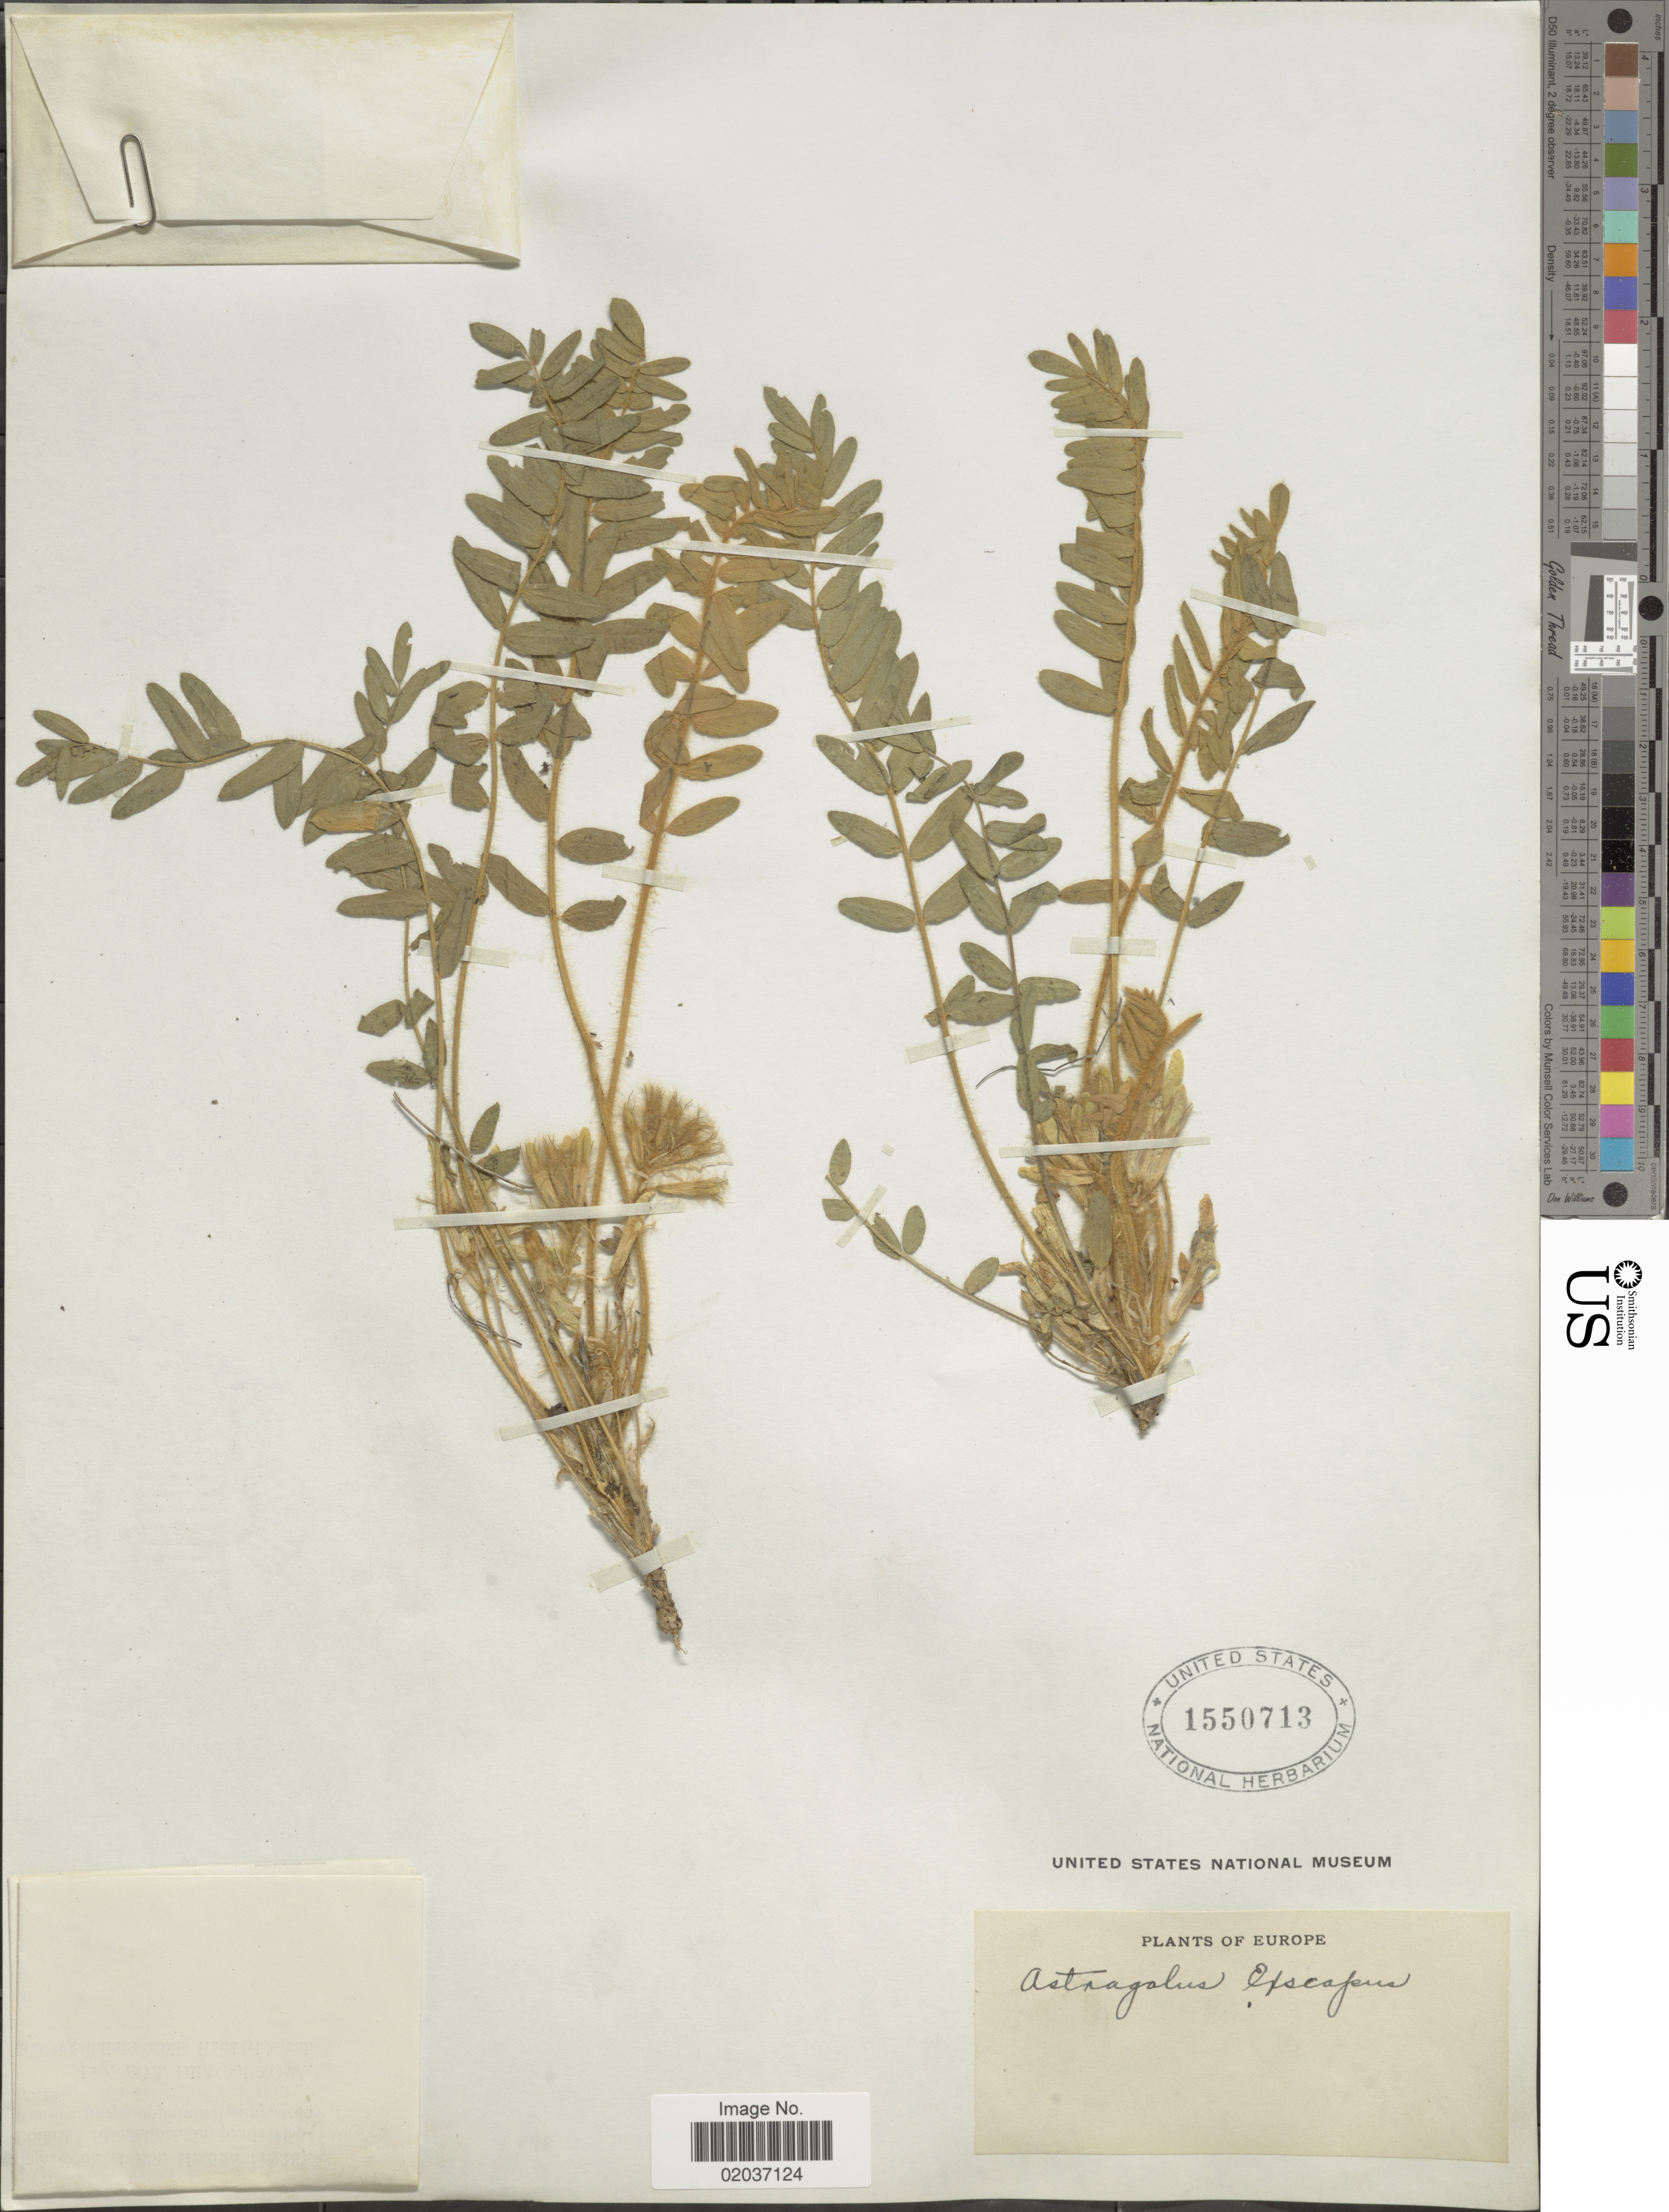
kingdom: Plantae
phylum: Tracheophyta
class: Magnoliopsida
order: Fabales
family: Fabaceae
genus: Astragalus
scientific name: Astragalus exscapus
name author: L.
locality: Europe.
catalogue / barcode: US 1550713